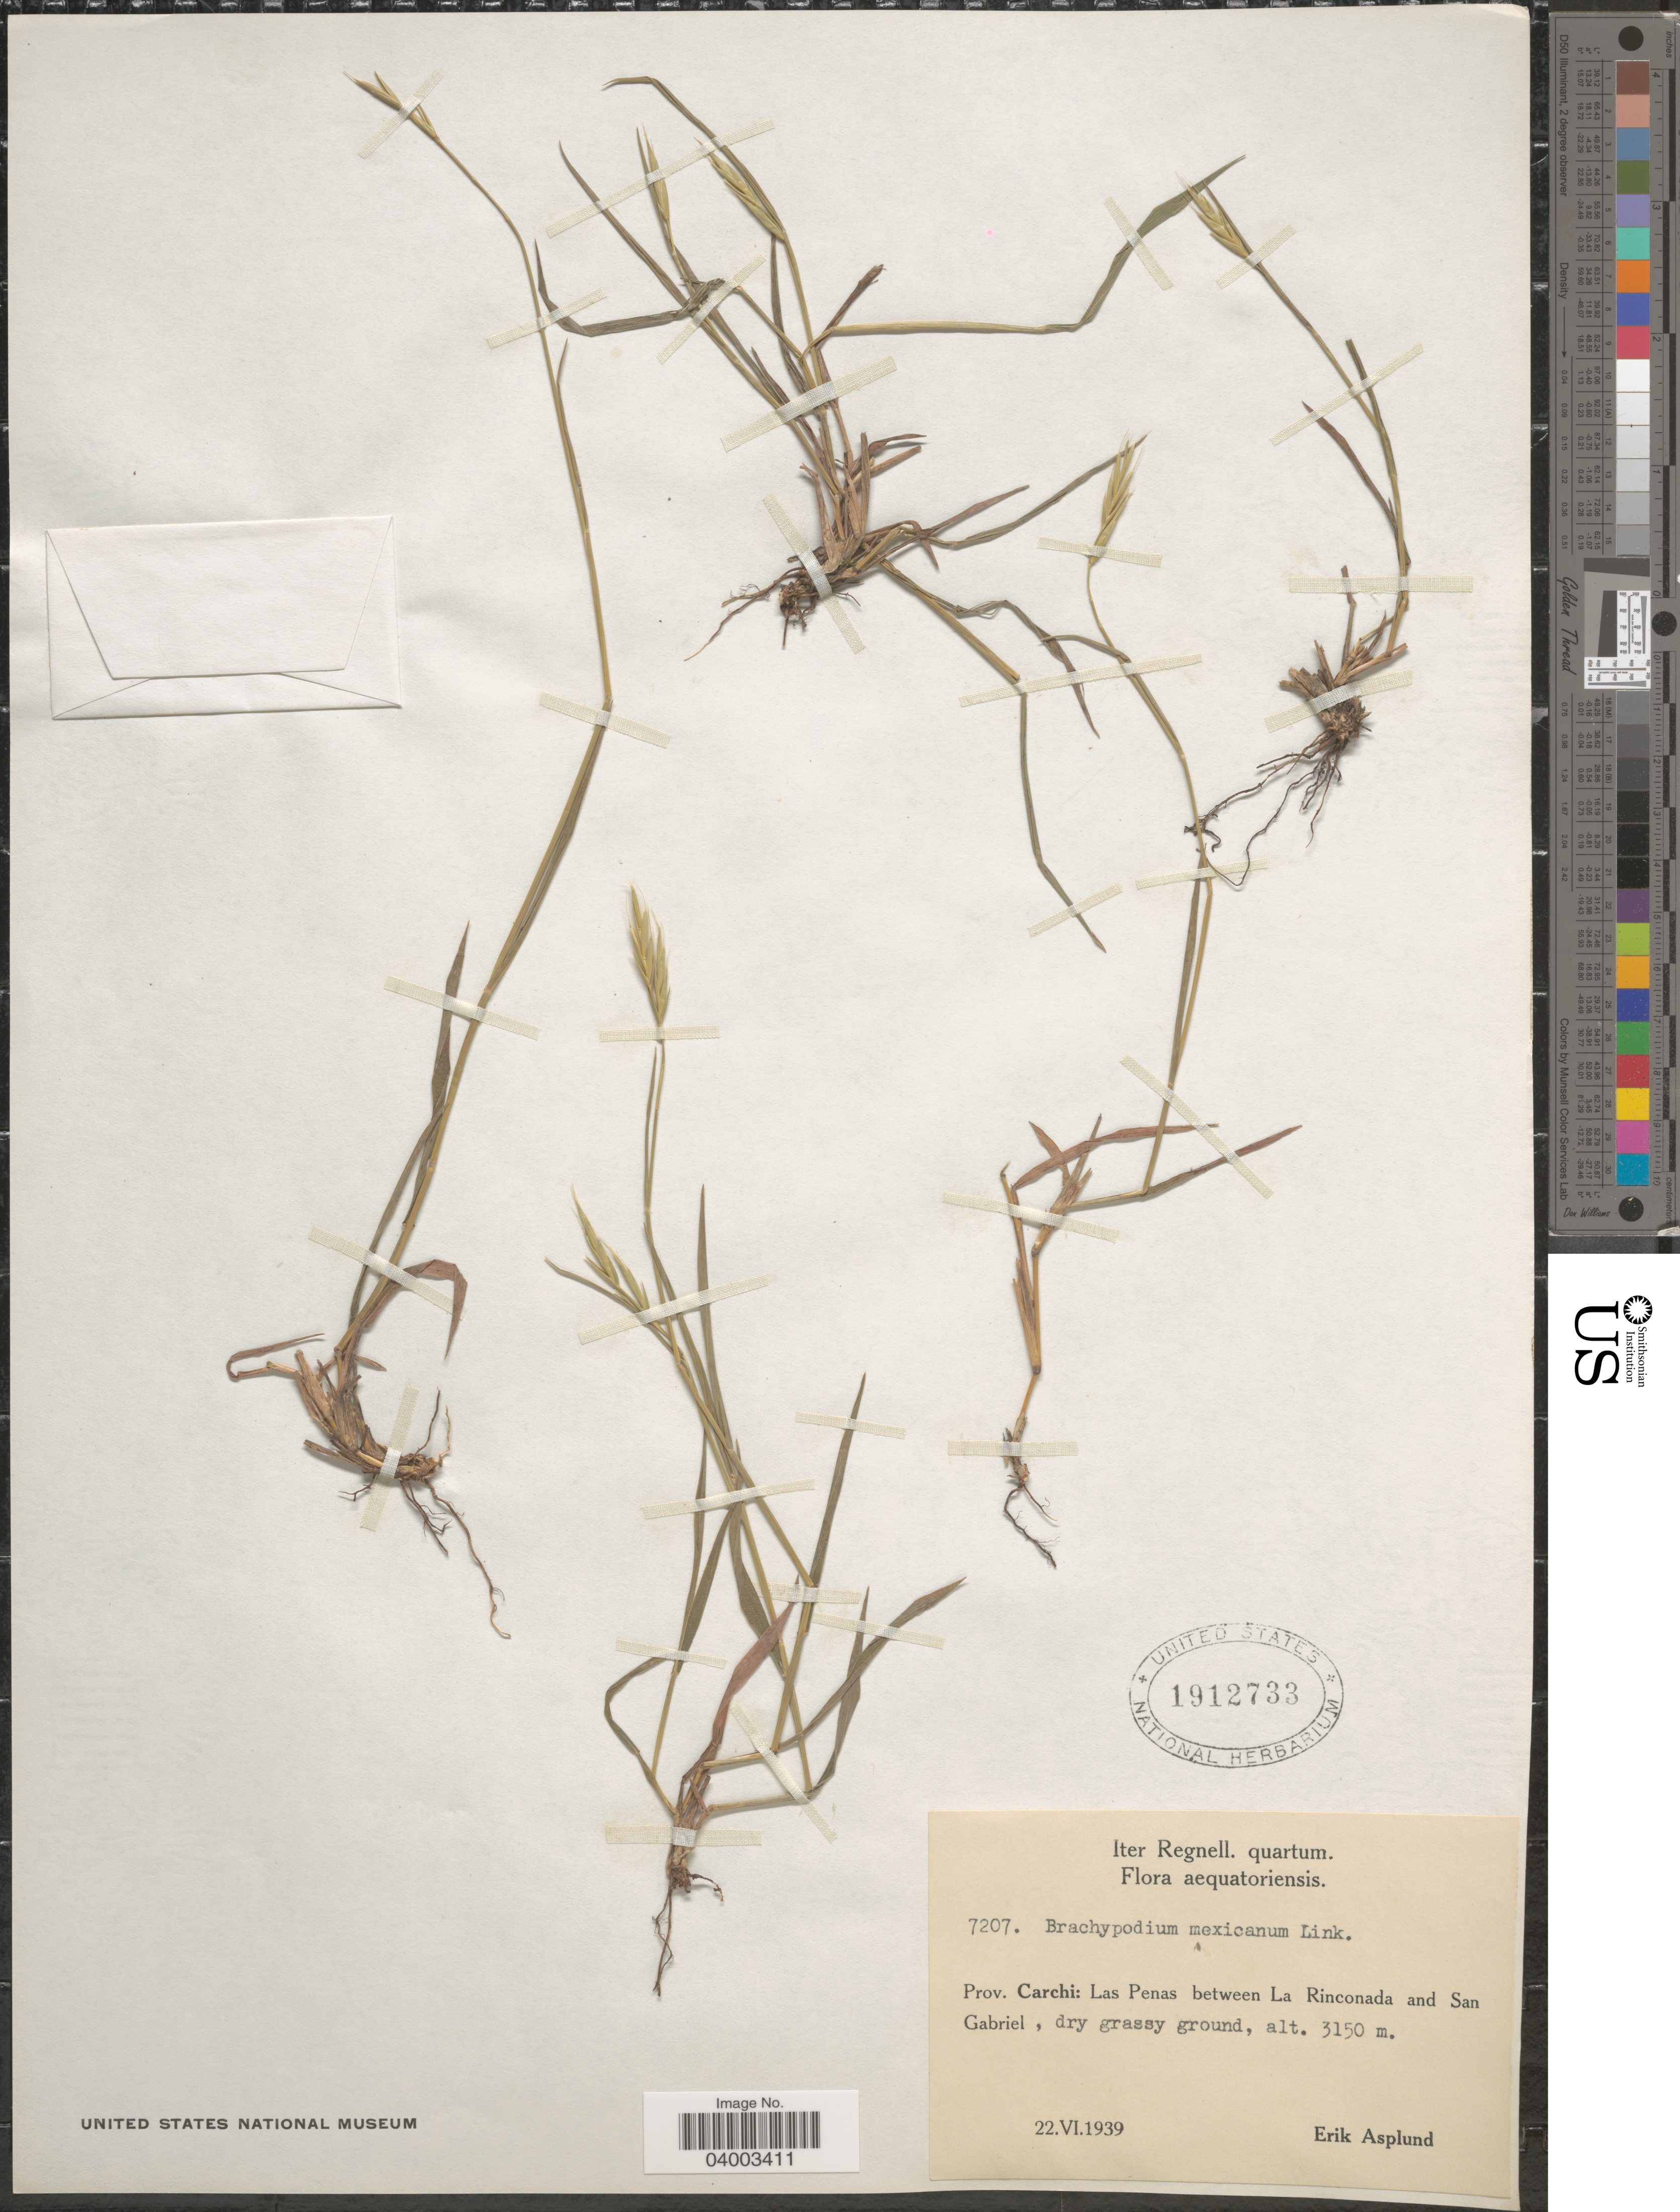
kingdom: Plantae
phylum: Tracheophyta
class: Liliopsida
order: Poales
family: Poaceae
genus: Brachypodium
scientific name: Brachypodium mexicanum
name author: (Roem. & Schult.) Link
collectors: E. Asplund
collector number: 7207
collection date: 1939-06-22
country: Ecuador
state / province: Carchi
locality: Las Penas between La Rinconada and San Gabriel, dry grassy ground.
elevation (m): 3150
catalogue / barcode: US 1912733